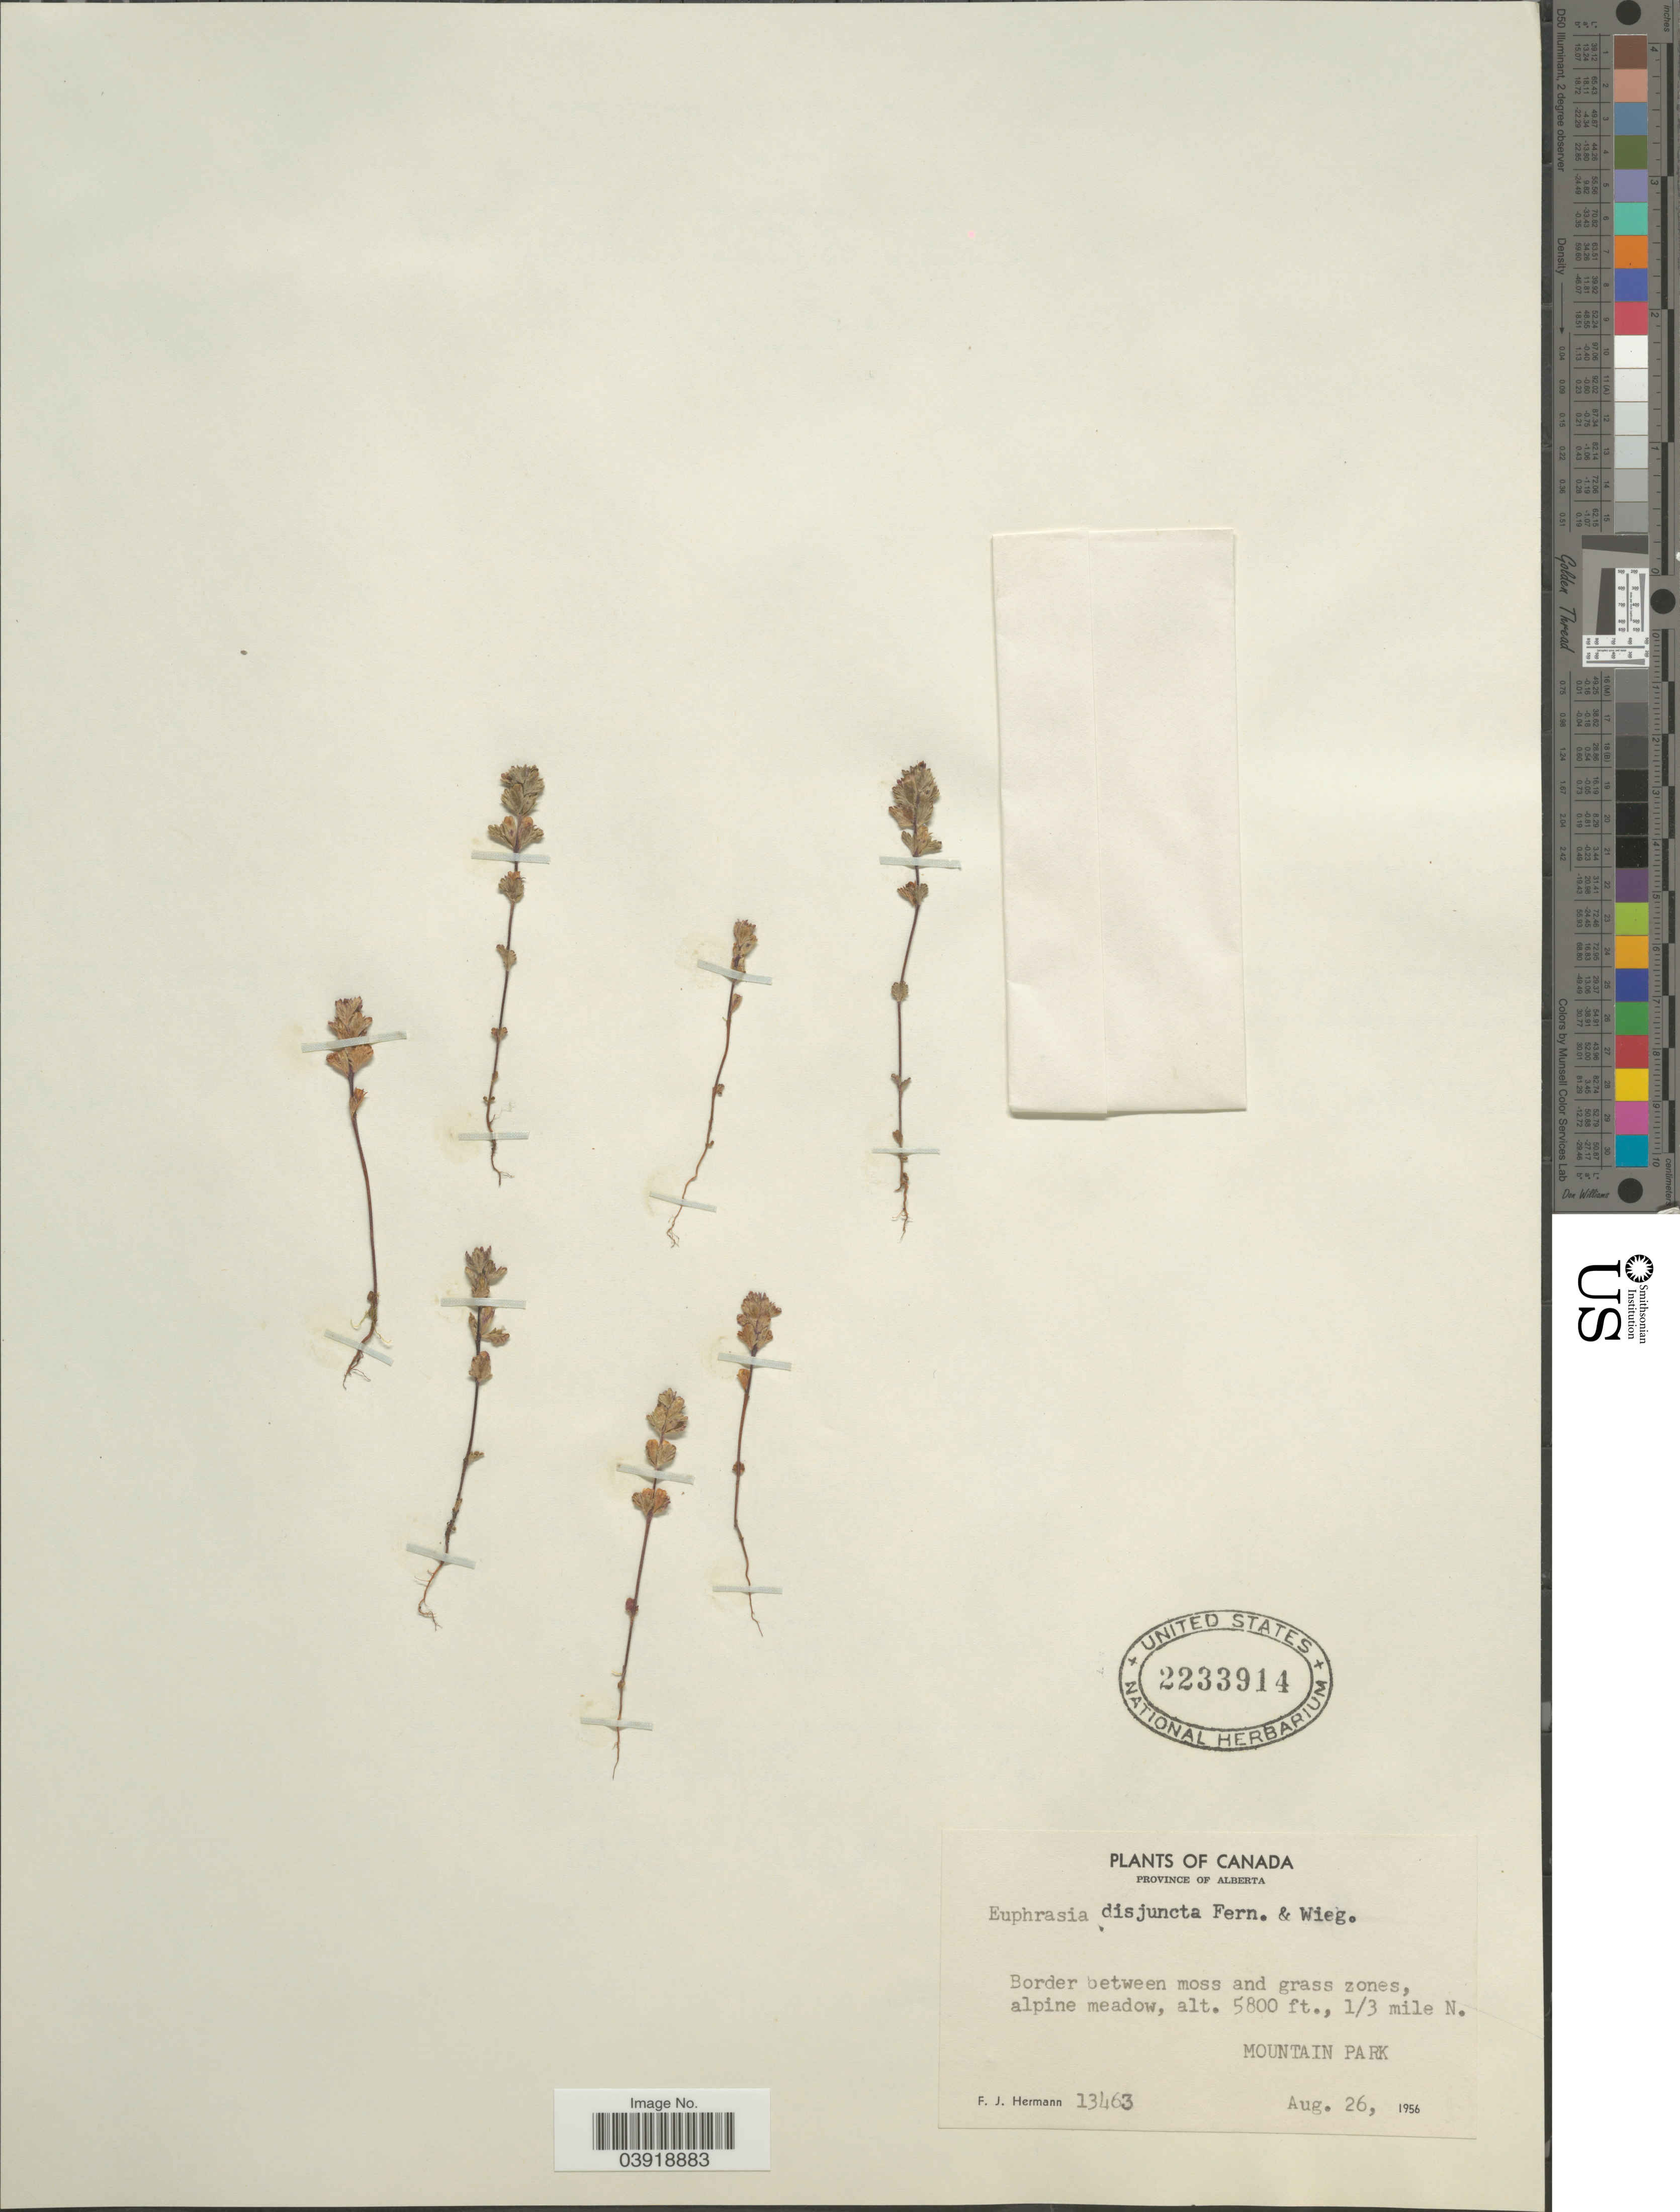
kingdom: Plantae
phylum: Tracheophyta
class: Magnoliopsida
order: Lamiales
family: Orobanchaceae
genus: Euphrasia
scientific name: Euphrasia disjuncta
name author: Fernald & Wiegand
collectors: F. J. Hermann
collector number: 13463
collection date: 1956-08-26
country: Canada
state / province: Alberta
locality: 1/3 mile N. Mountain Park.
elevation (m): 1768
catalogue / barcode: US 2233914